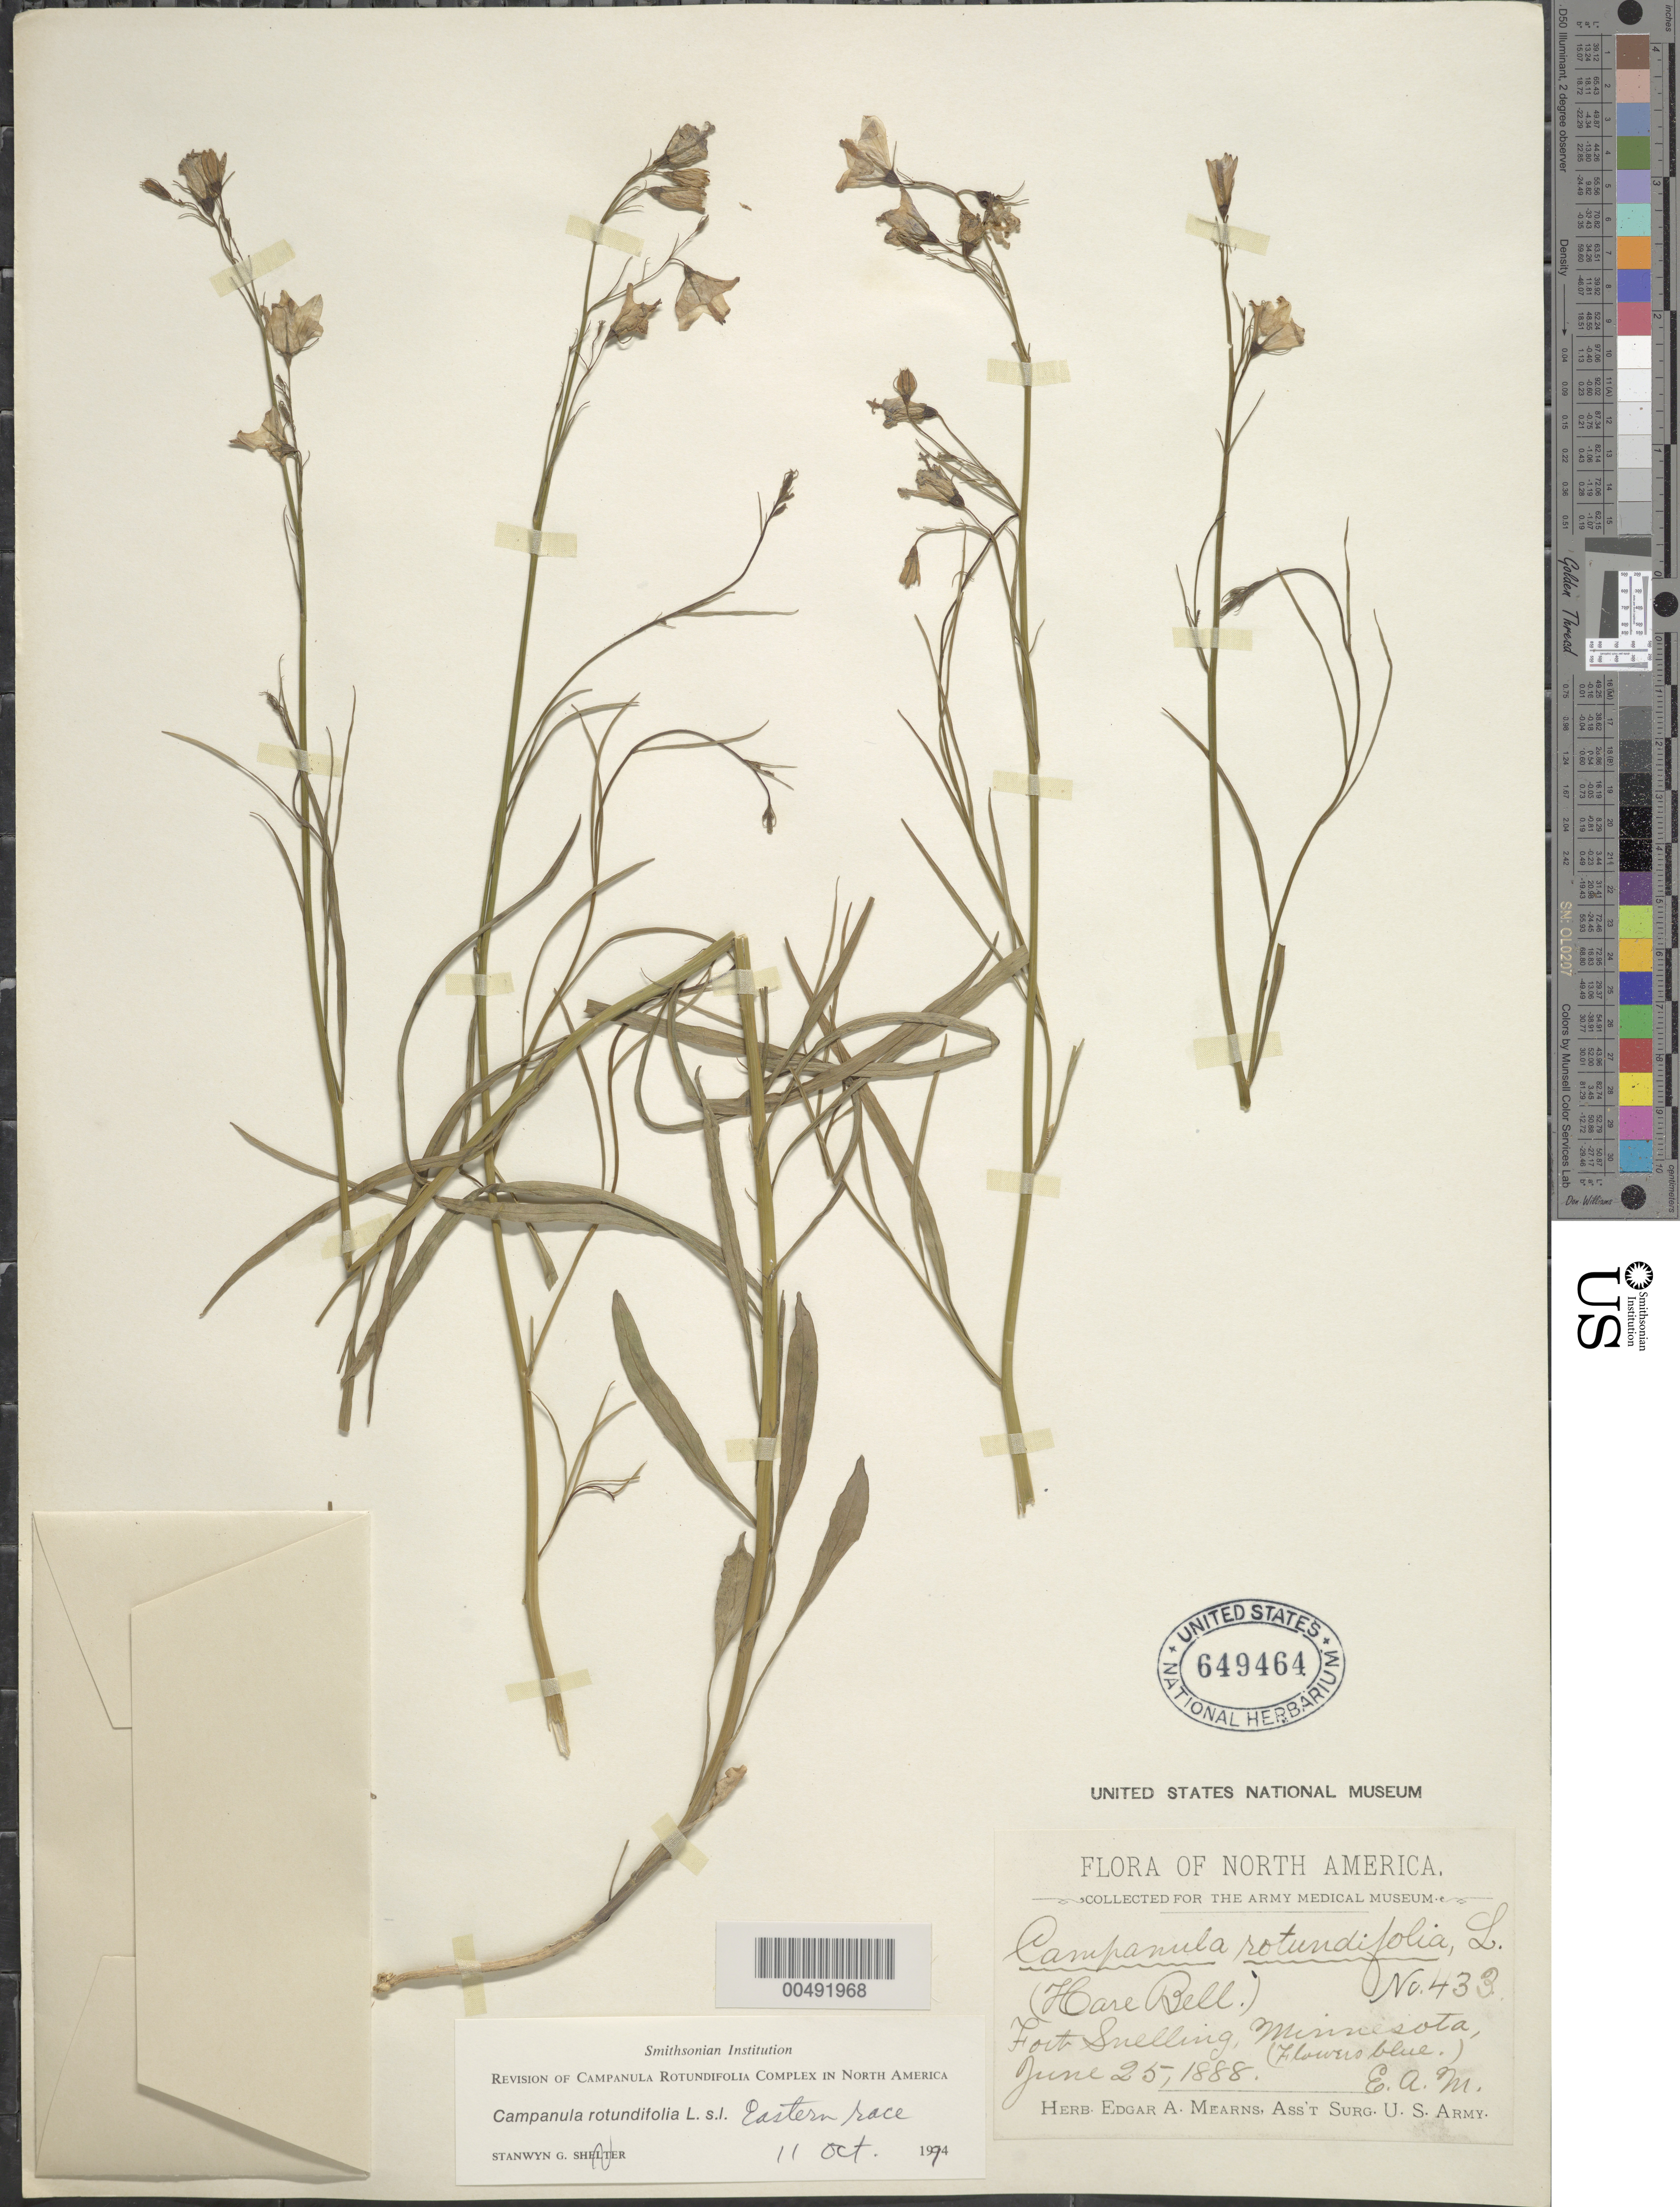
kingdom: Plantae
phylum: Tracheophyta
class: Magnoliopsida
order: Asterales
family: Campanulaceae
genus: Campanula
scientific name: Campanula rotundifolia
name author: L.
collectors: E. A. Mearns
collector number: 433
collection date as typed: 25 Jun 1888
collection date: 1888-06-25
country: United States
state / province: Minnesota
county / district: Hennepin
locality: Fort Snelling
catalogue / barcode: US 649464